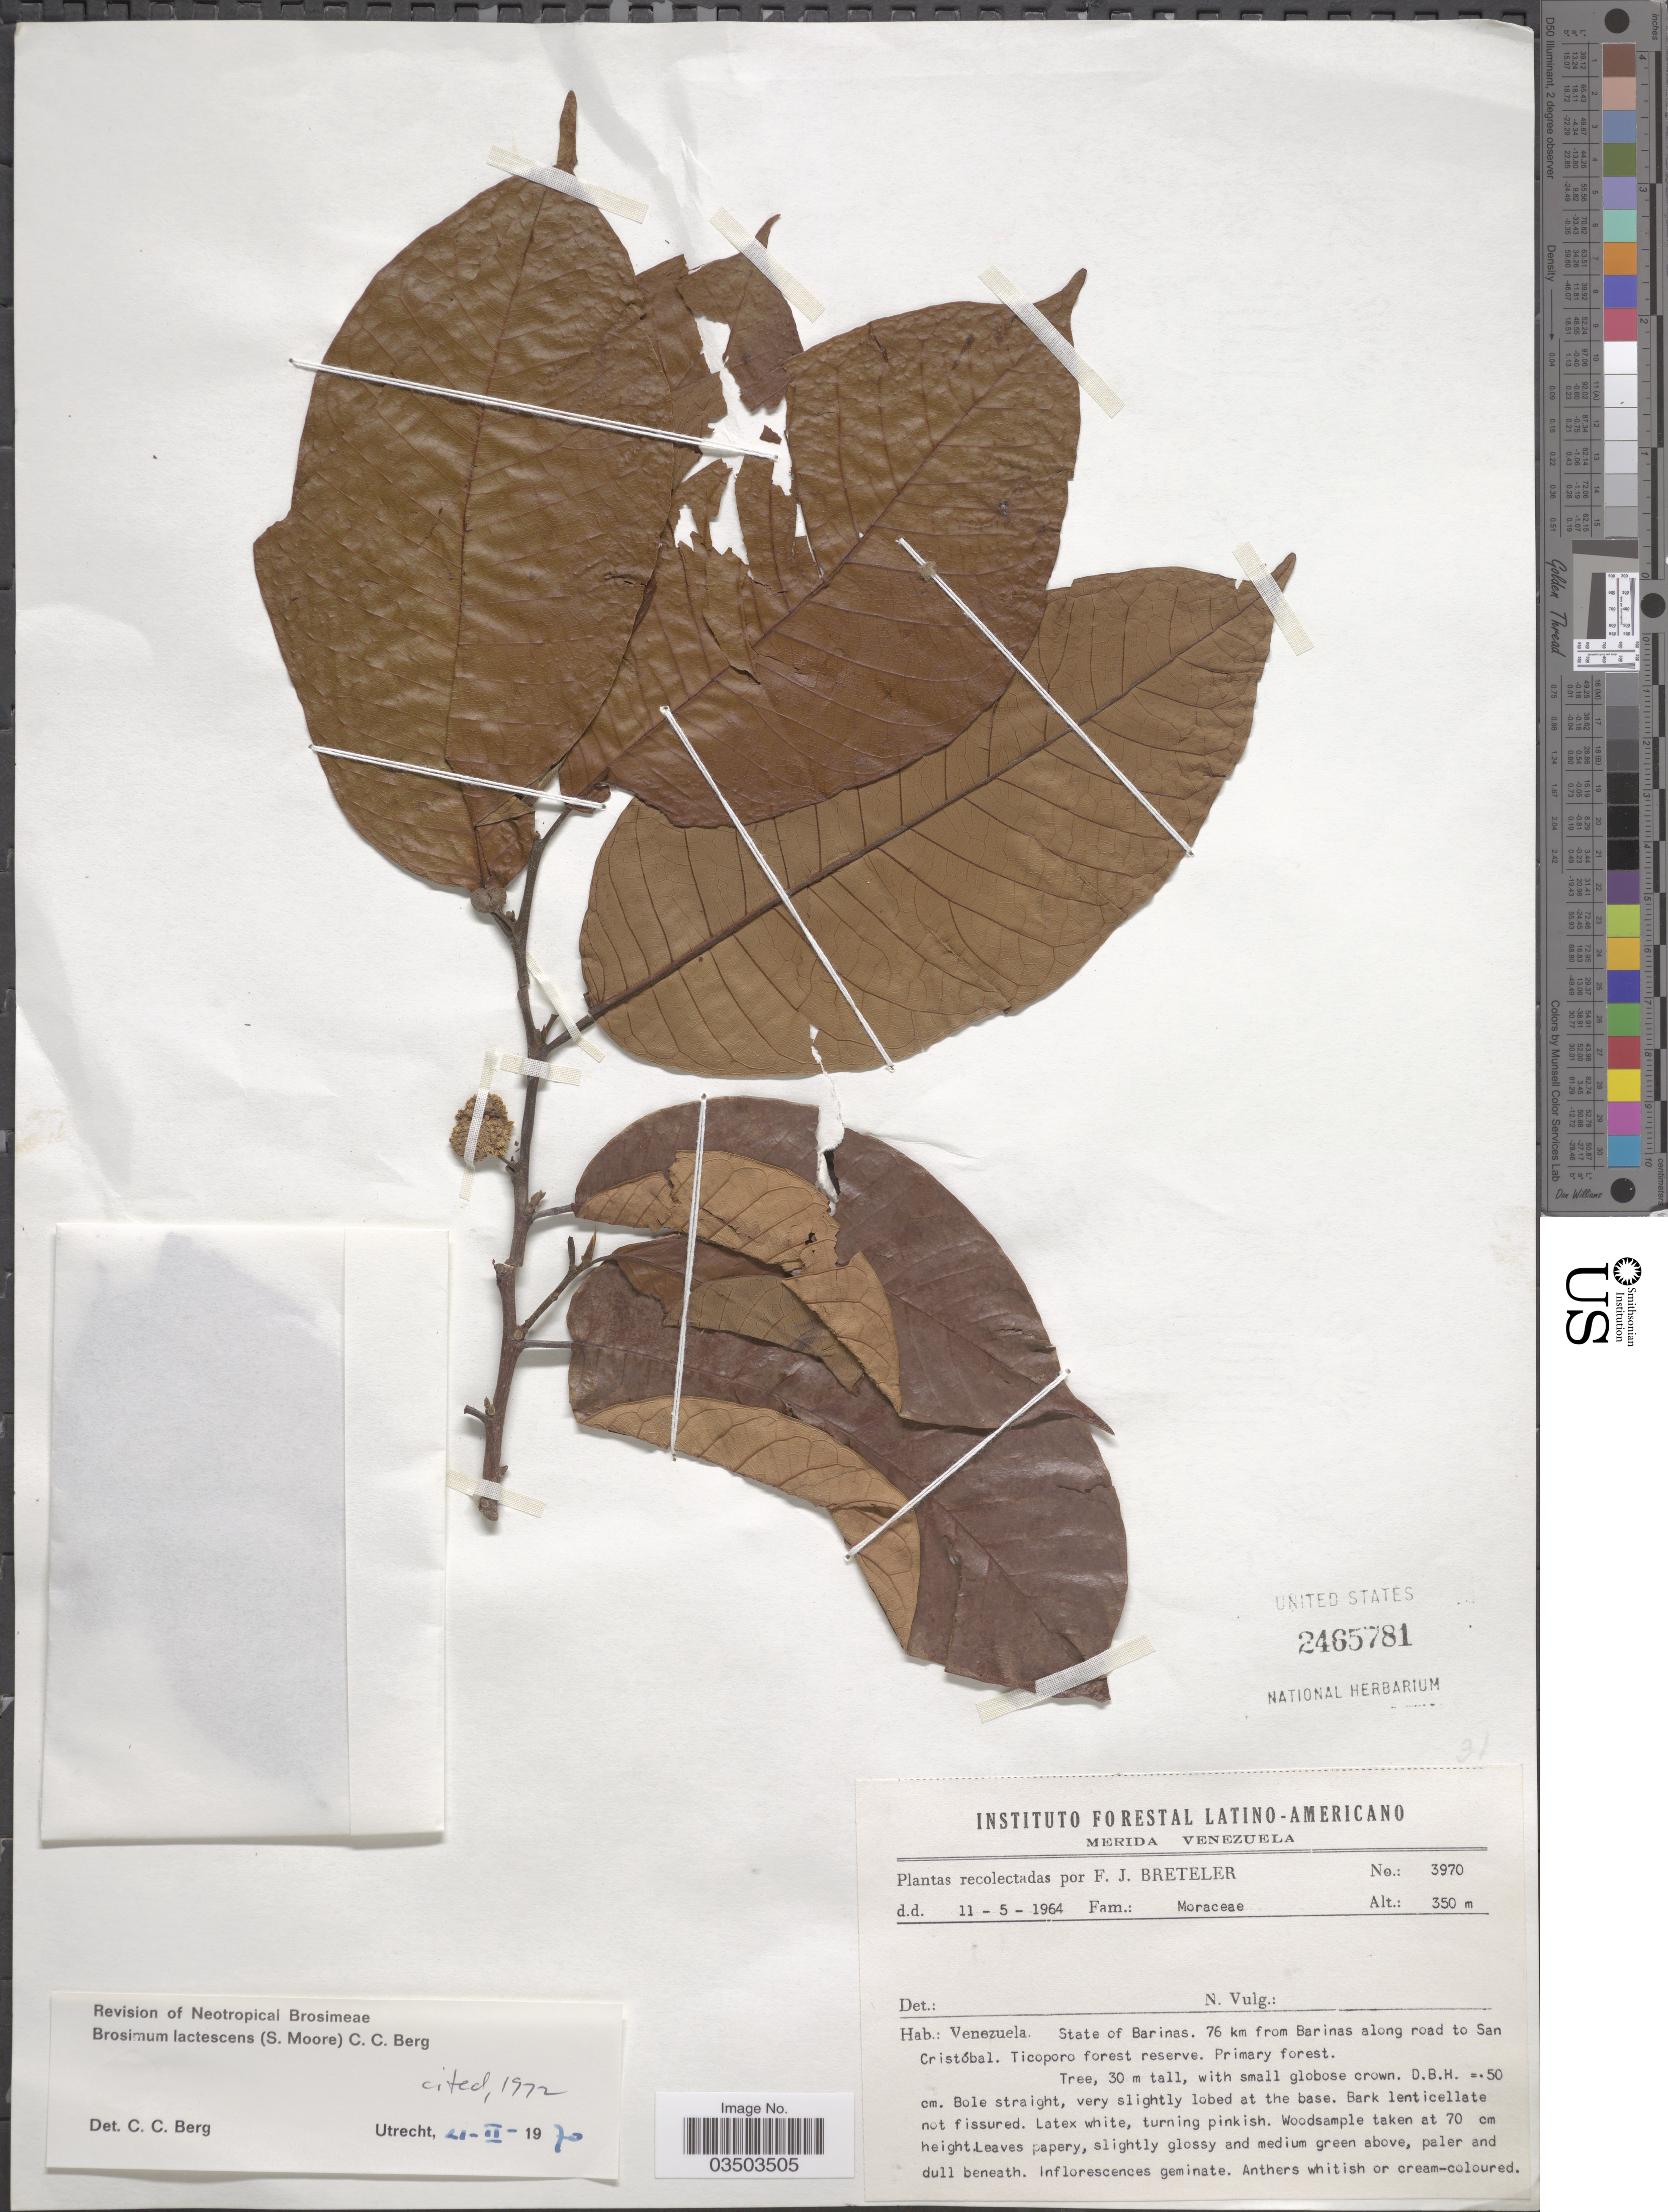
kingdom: Plantae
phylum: Tracheophyta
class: Magnoliopsida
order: Rosales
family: Moraceae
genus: Brosimum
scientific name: Brosimum lactescens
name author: (S. Moore) C.C. Berg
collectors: F. J. Breteler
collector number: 3970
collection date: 1964-05-11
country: Venezuela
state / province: Barinas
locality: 76 km from Barinas along road to San Cristóbal. Ticoporo forest reserve.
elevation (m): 350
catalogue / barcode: US 2465781